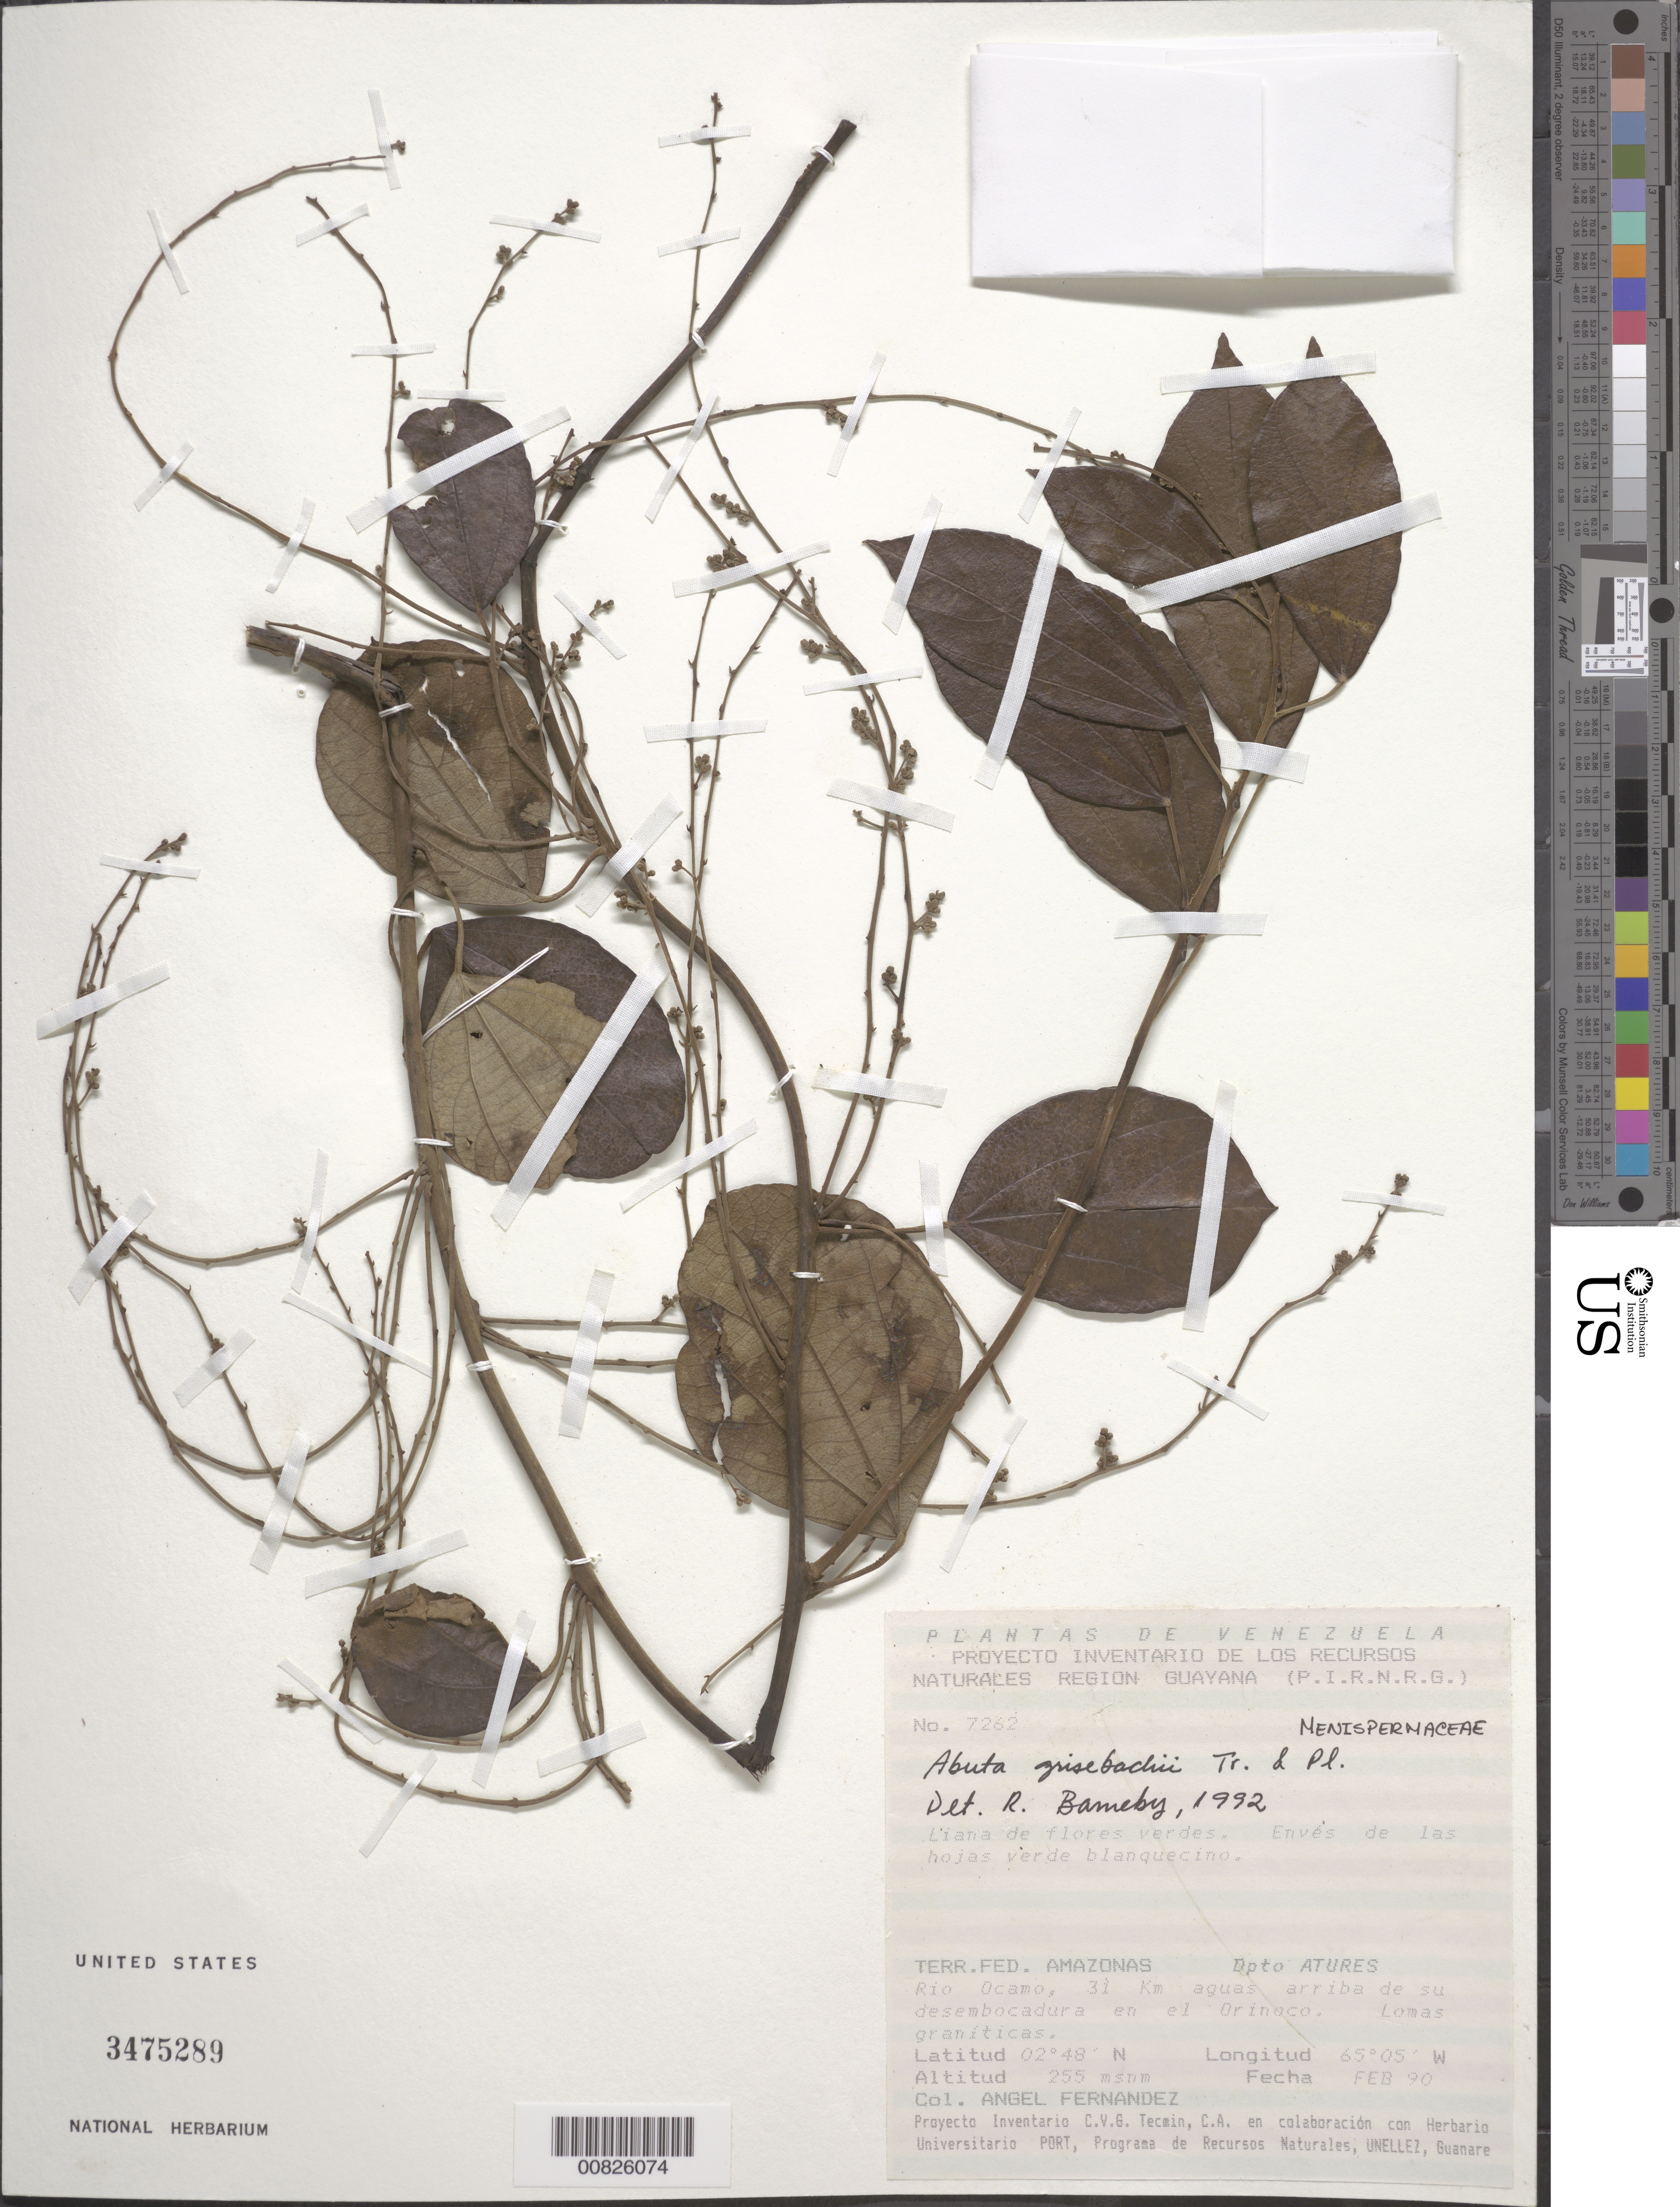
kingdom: Plantae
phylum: Tracheophyta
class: Magnoliopsida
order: Ranunculales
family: Menispermaceae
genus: Abuta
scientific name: Abuta grisebachii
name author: Triana & Planch.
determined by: Barneby, Rupert C., (NY)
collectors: A. Fernández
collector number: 7262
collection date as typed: Feb-90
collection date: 1990-02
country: Venezuela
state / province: Amazonas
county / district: Atures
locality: Río Ocamo, 31 km agua arriba de su desembocadura en el Orinoco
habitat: Lomas graníticas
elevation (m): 255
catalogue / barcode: US 3475289